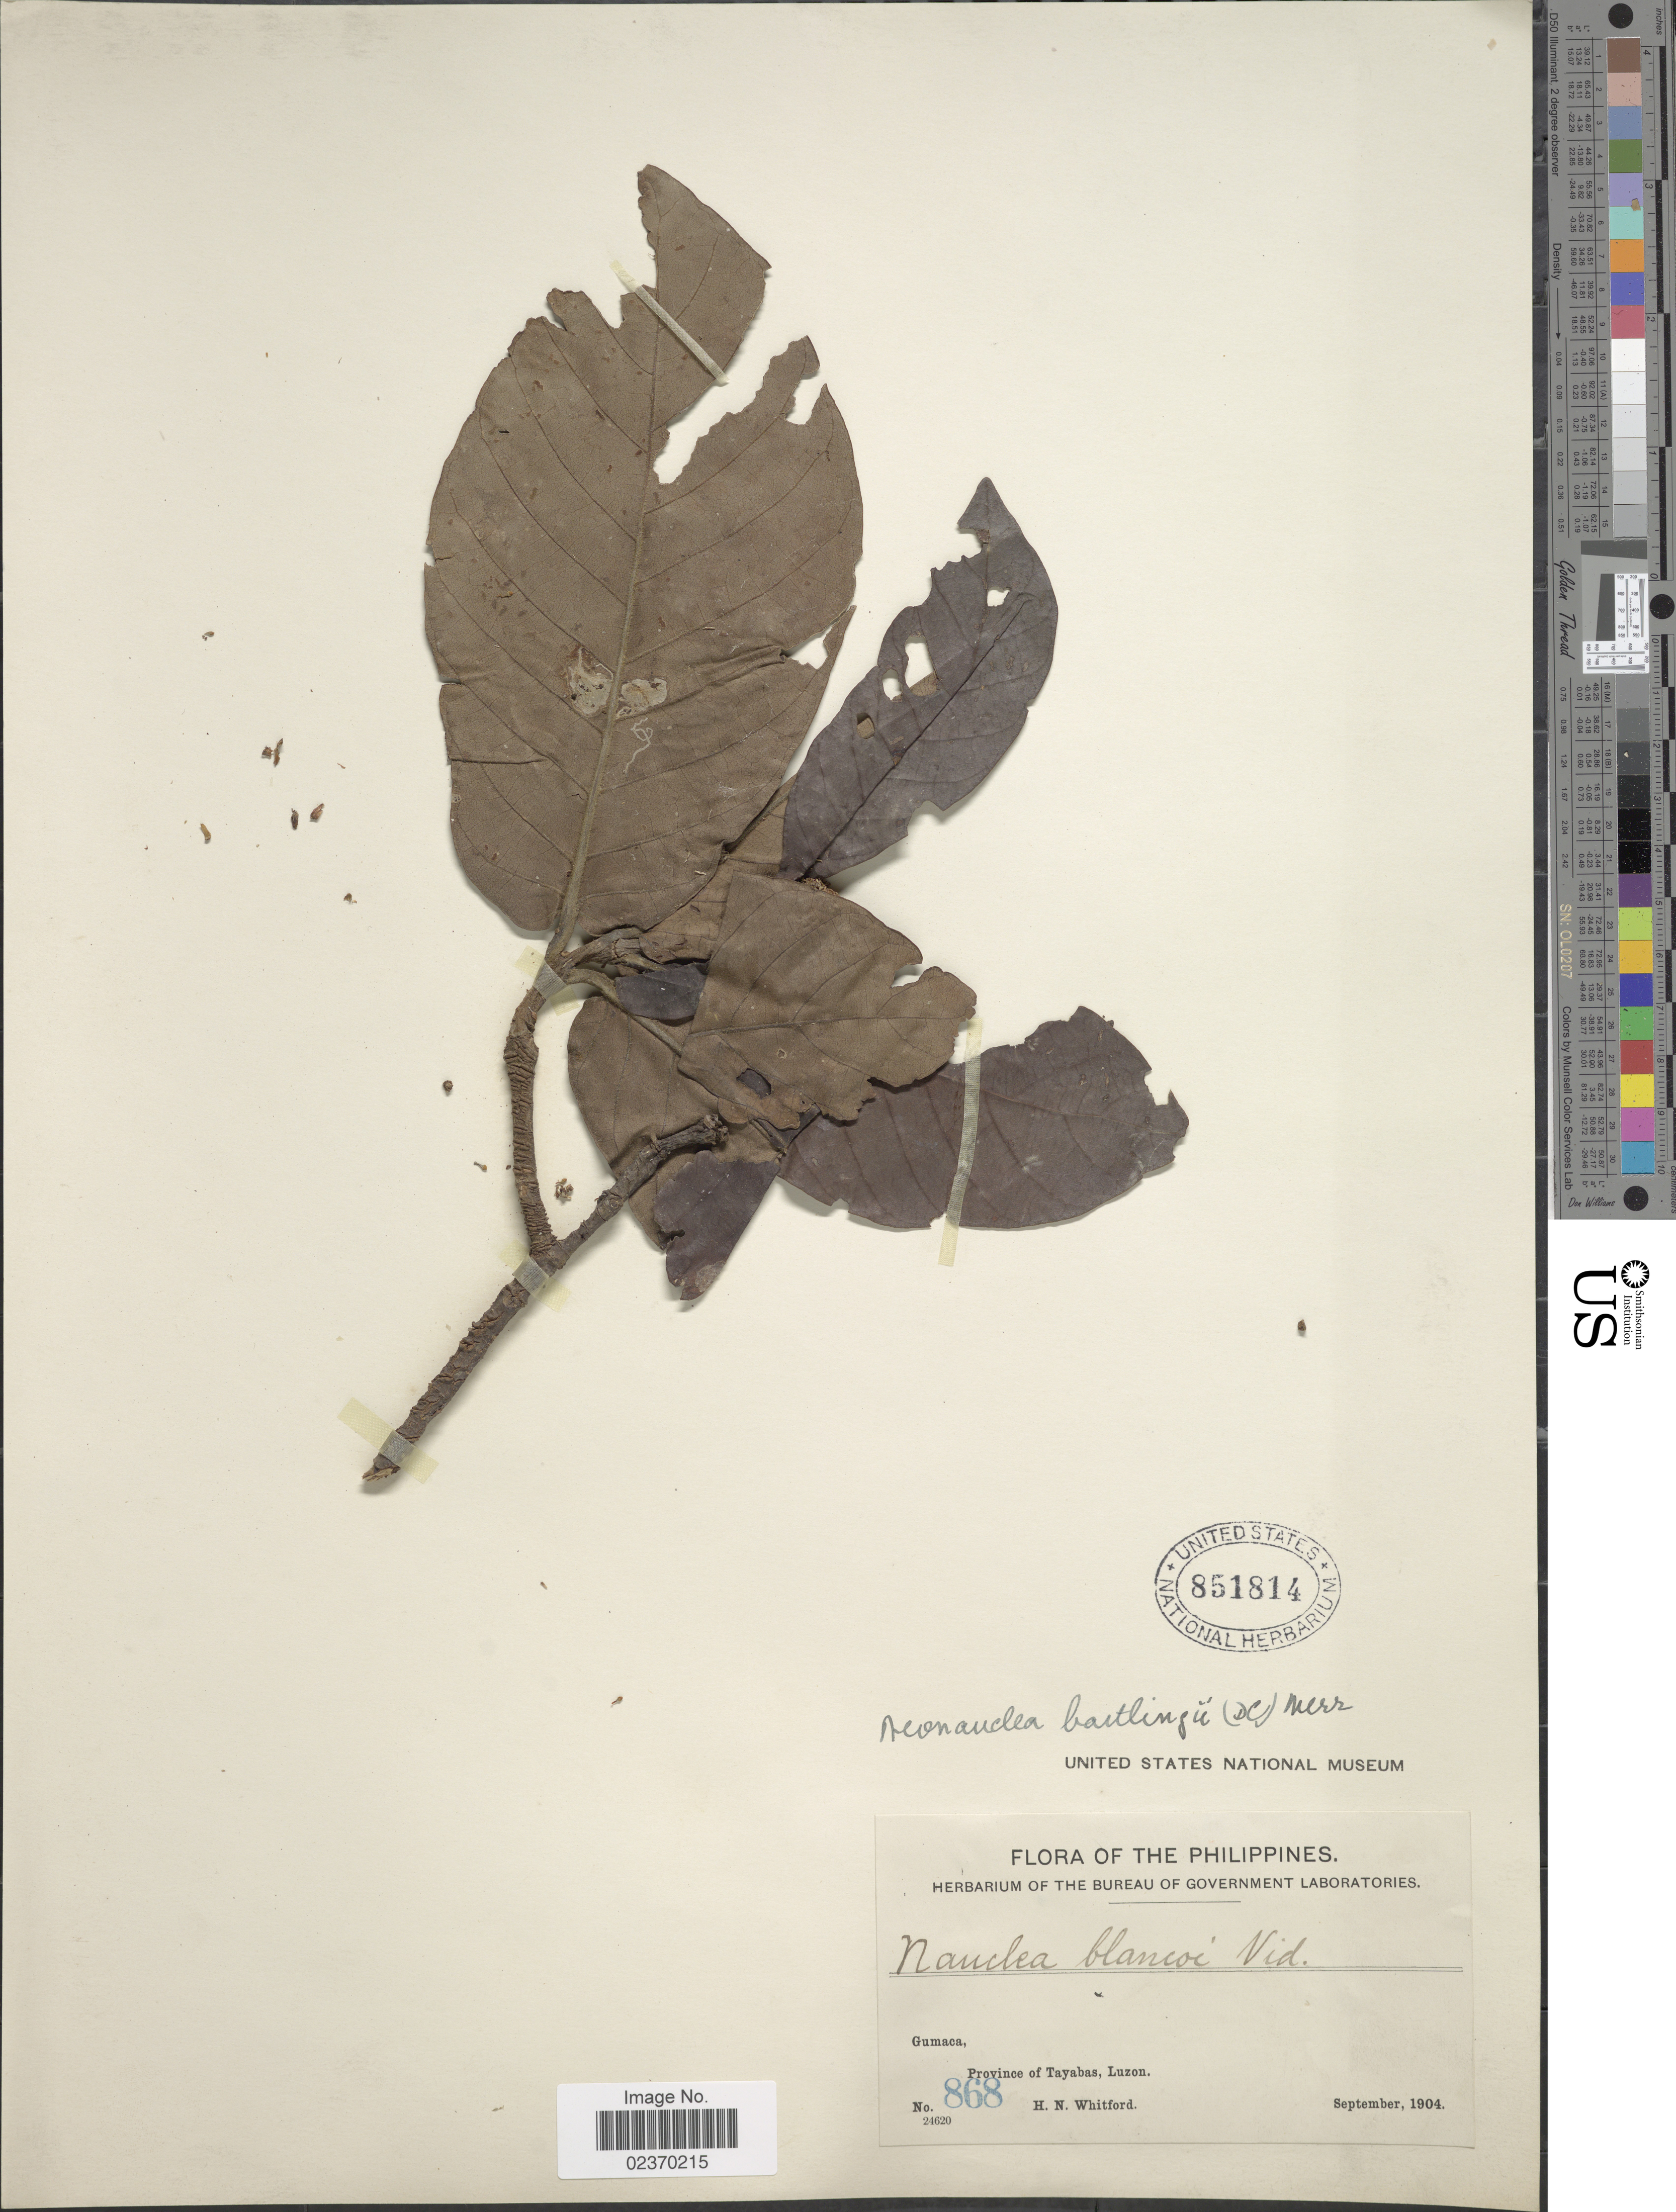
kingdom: Plantae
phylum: Tracheophyta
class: Magnoliopsida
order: Gentianales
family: Rubiaceae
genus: Neonauclea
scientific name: Neonauclea bartlingii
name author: (DC.) Merr.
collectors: H. N. Whitford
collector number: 868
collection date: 1904-09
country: Philippines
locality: Gumaca, Province of Tayabas, Luzon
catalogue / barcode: US 851814